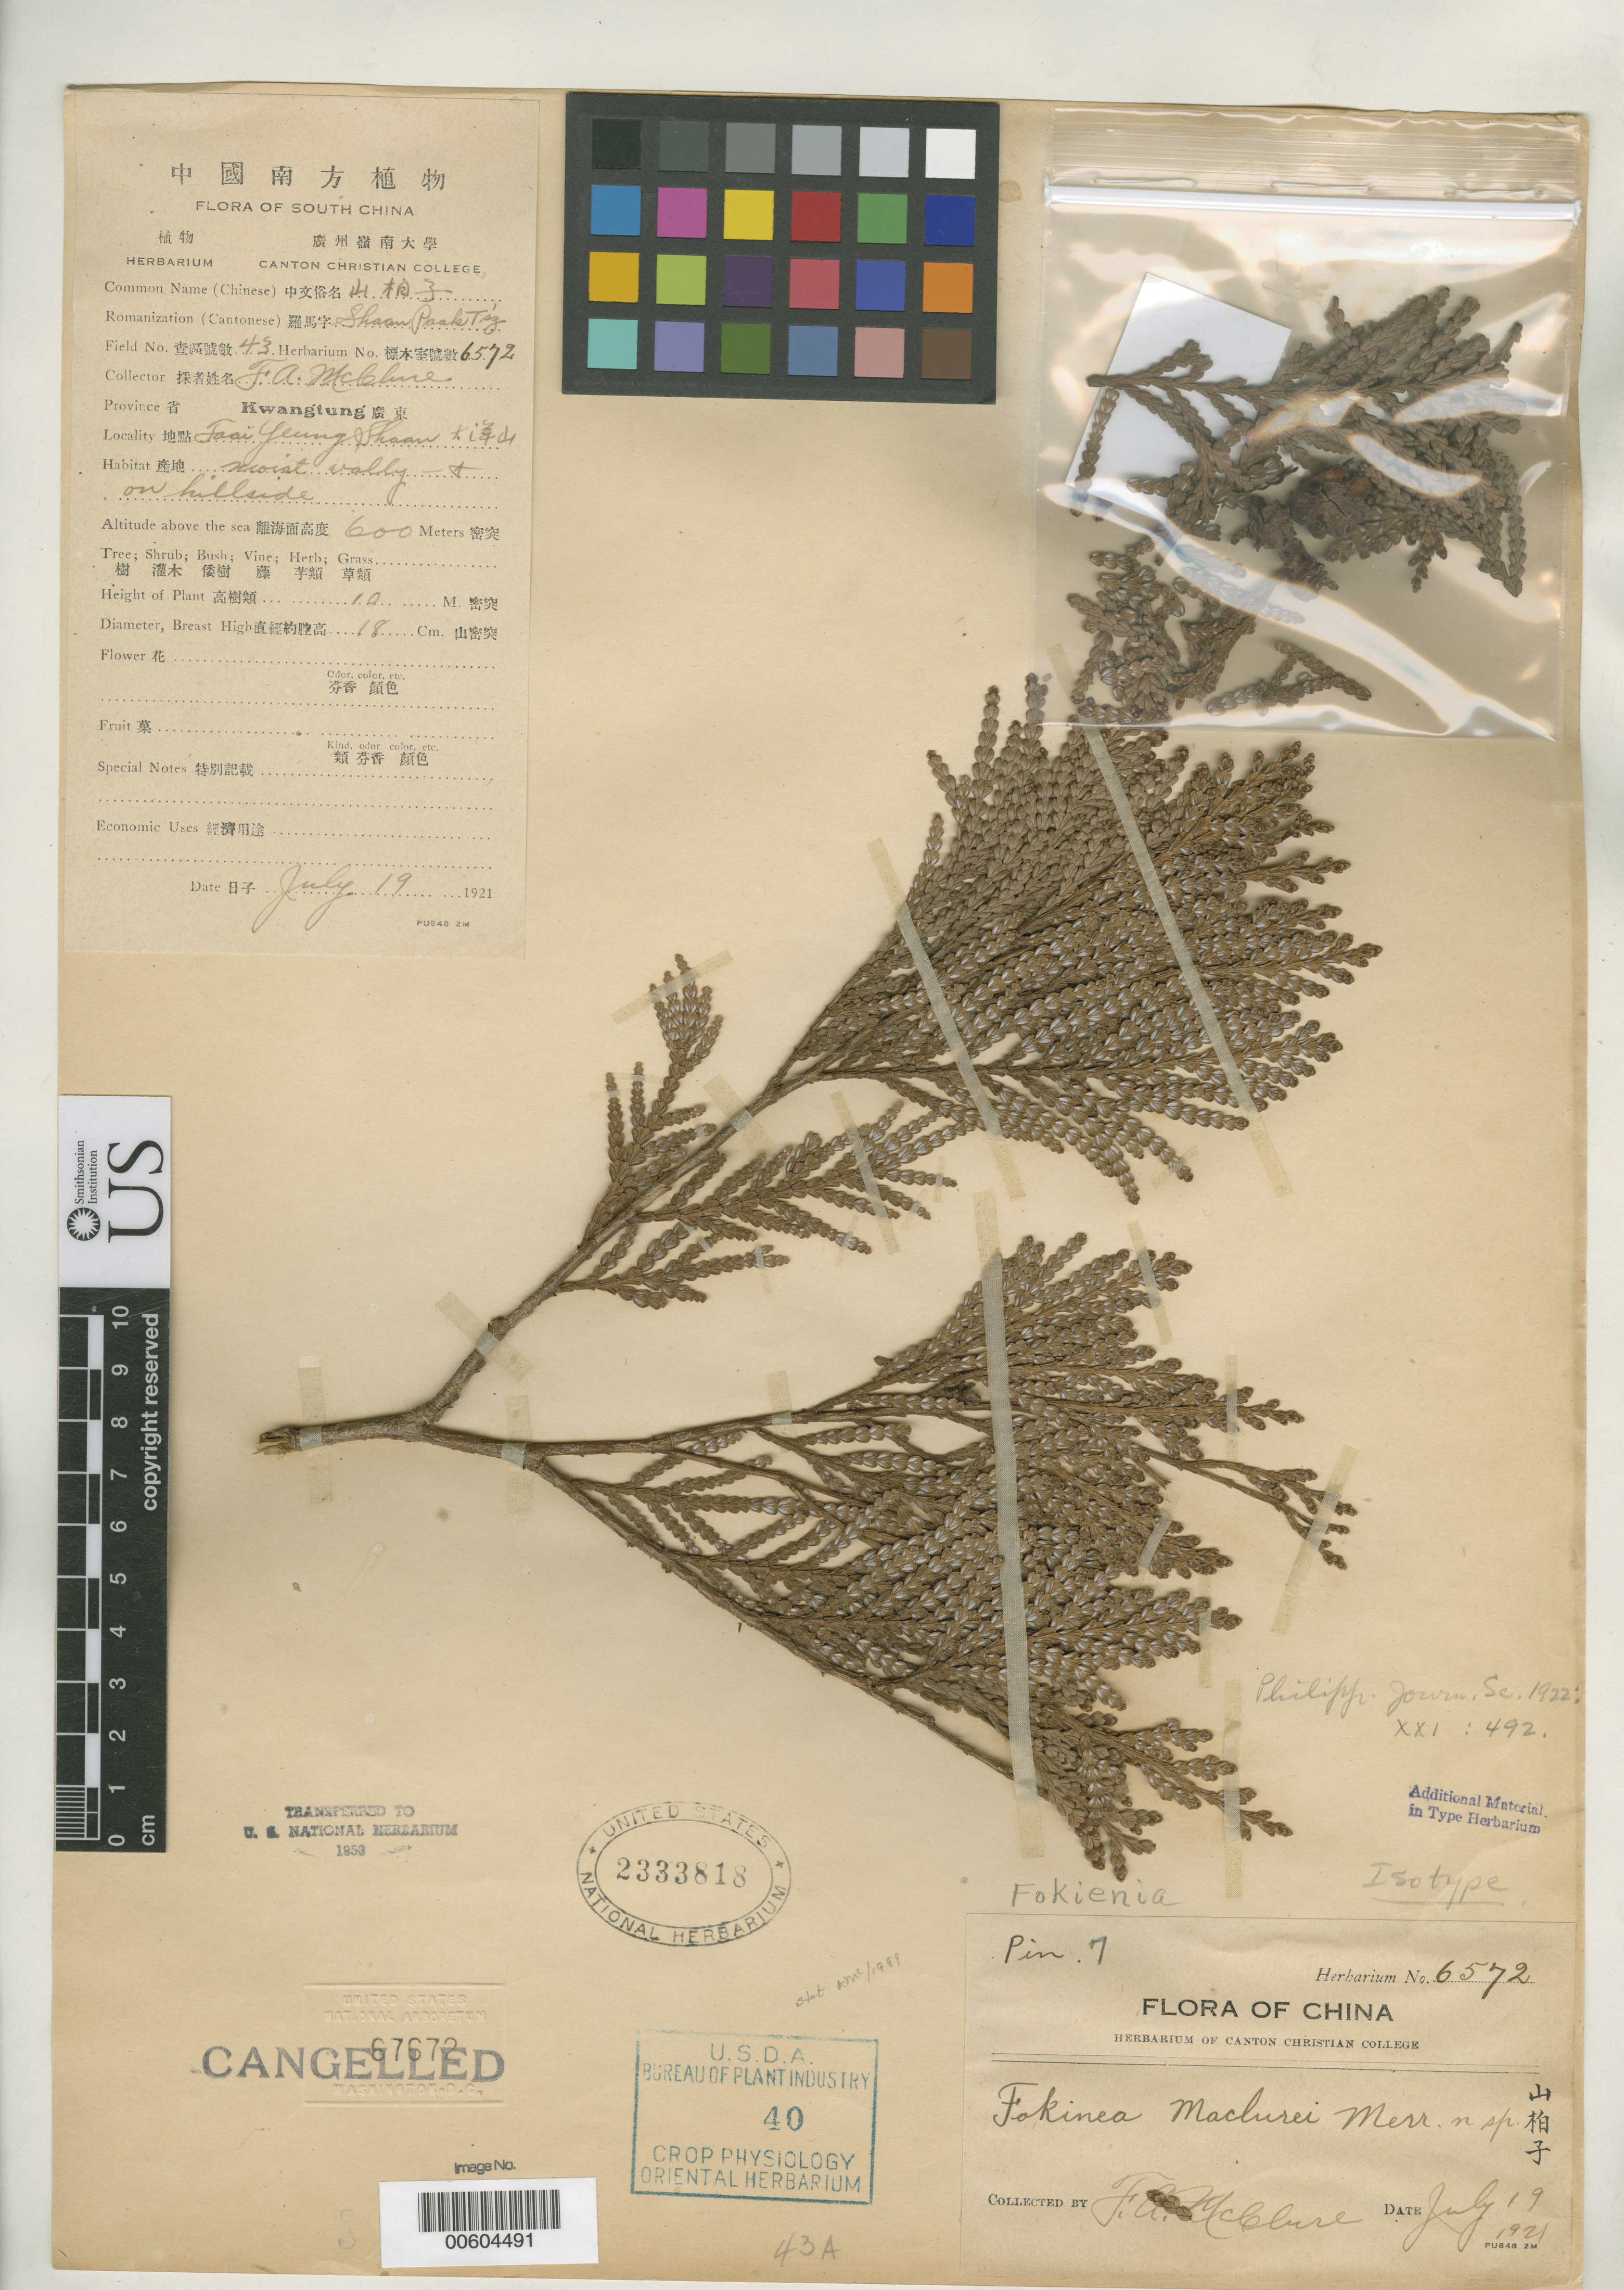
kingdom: Plantae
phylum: Tracheophyta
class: Pinopsida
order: Pinales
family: Cupressaceae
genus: Fokienia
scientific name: Fokienia maclurei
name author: Merr.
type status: Isotype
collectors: F. A. McClure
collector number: C.C.C. 6572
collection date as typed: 19 Jul 1921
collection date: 1921-07-19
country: China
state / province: Guangdong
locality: Taai Young Shan, valley and hillsides.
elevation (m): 600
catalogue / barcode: US 2333818